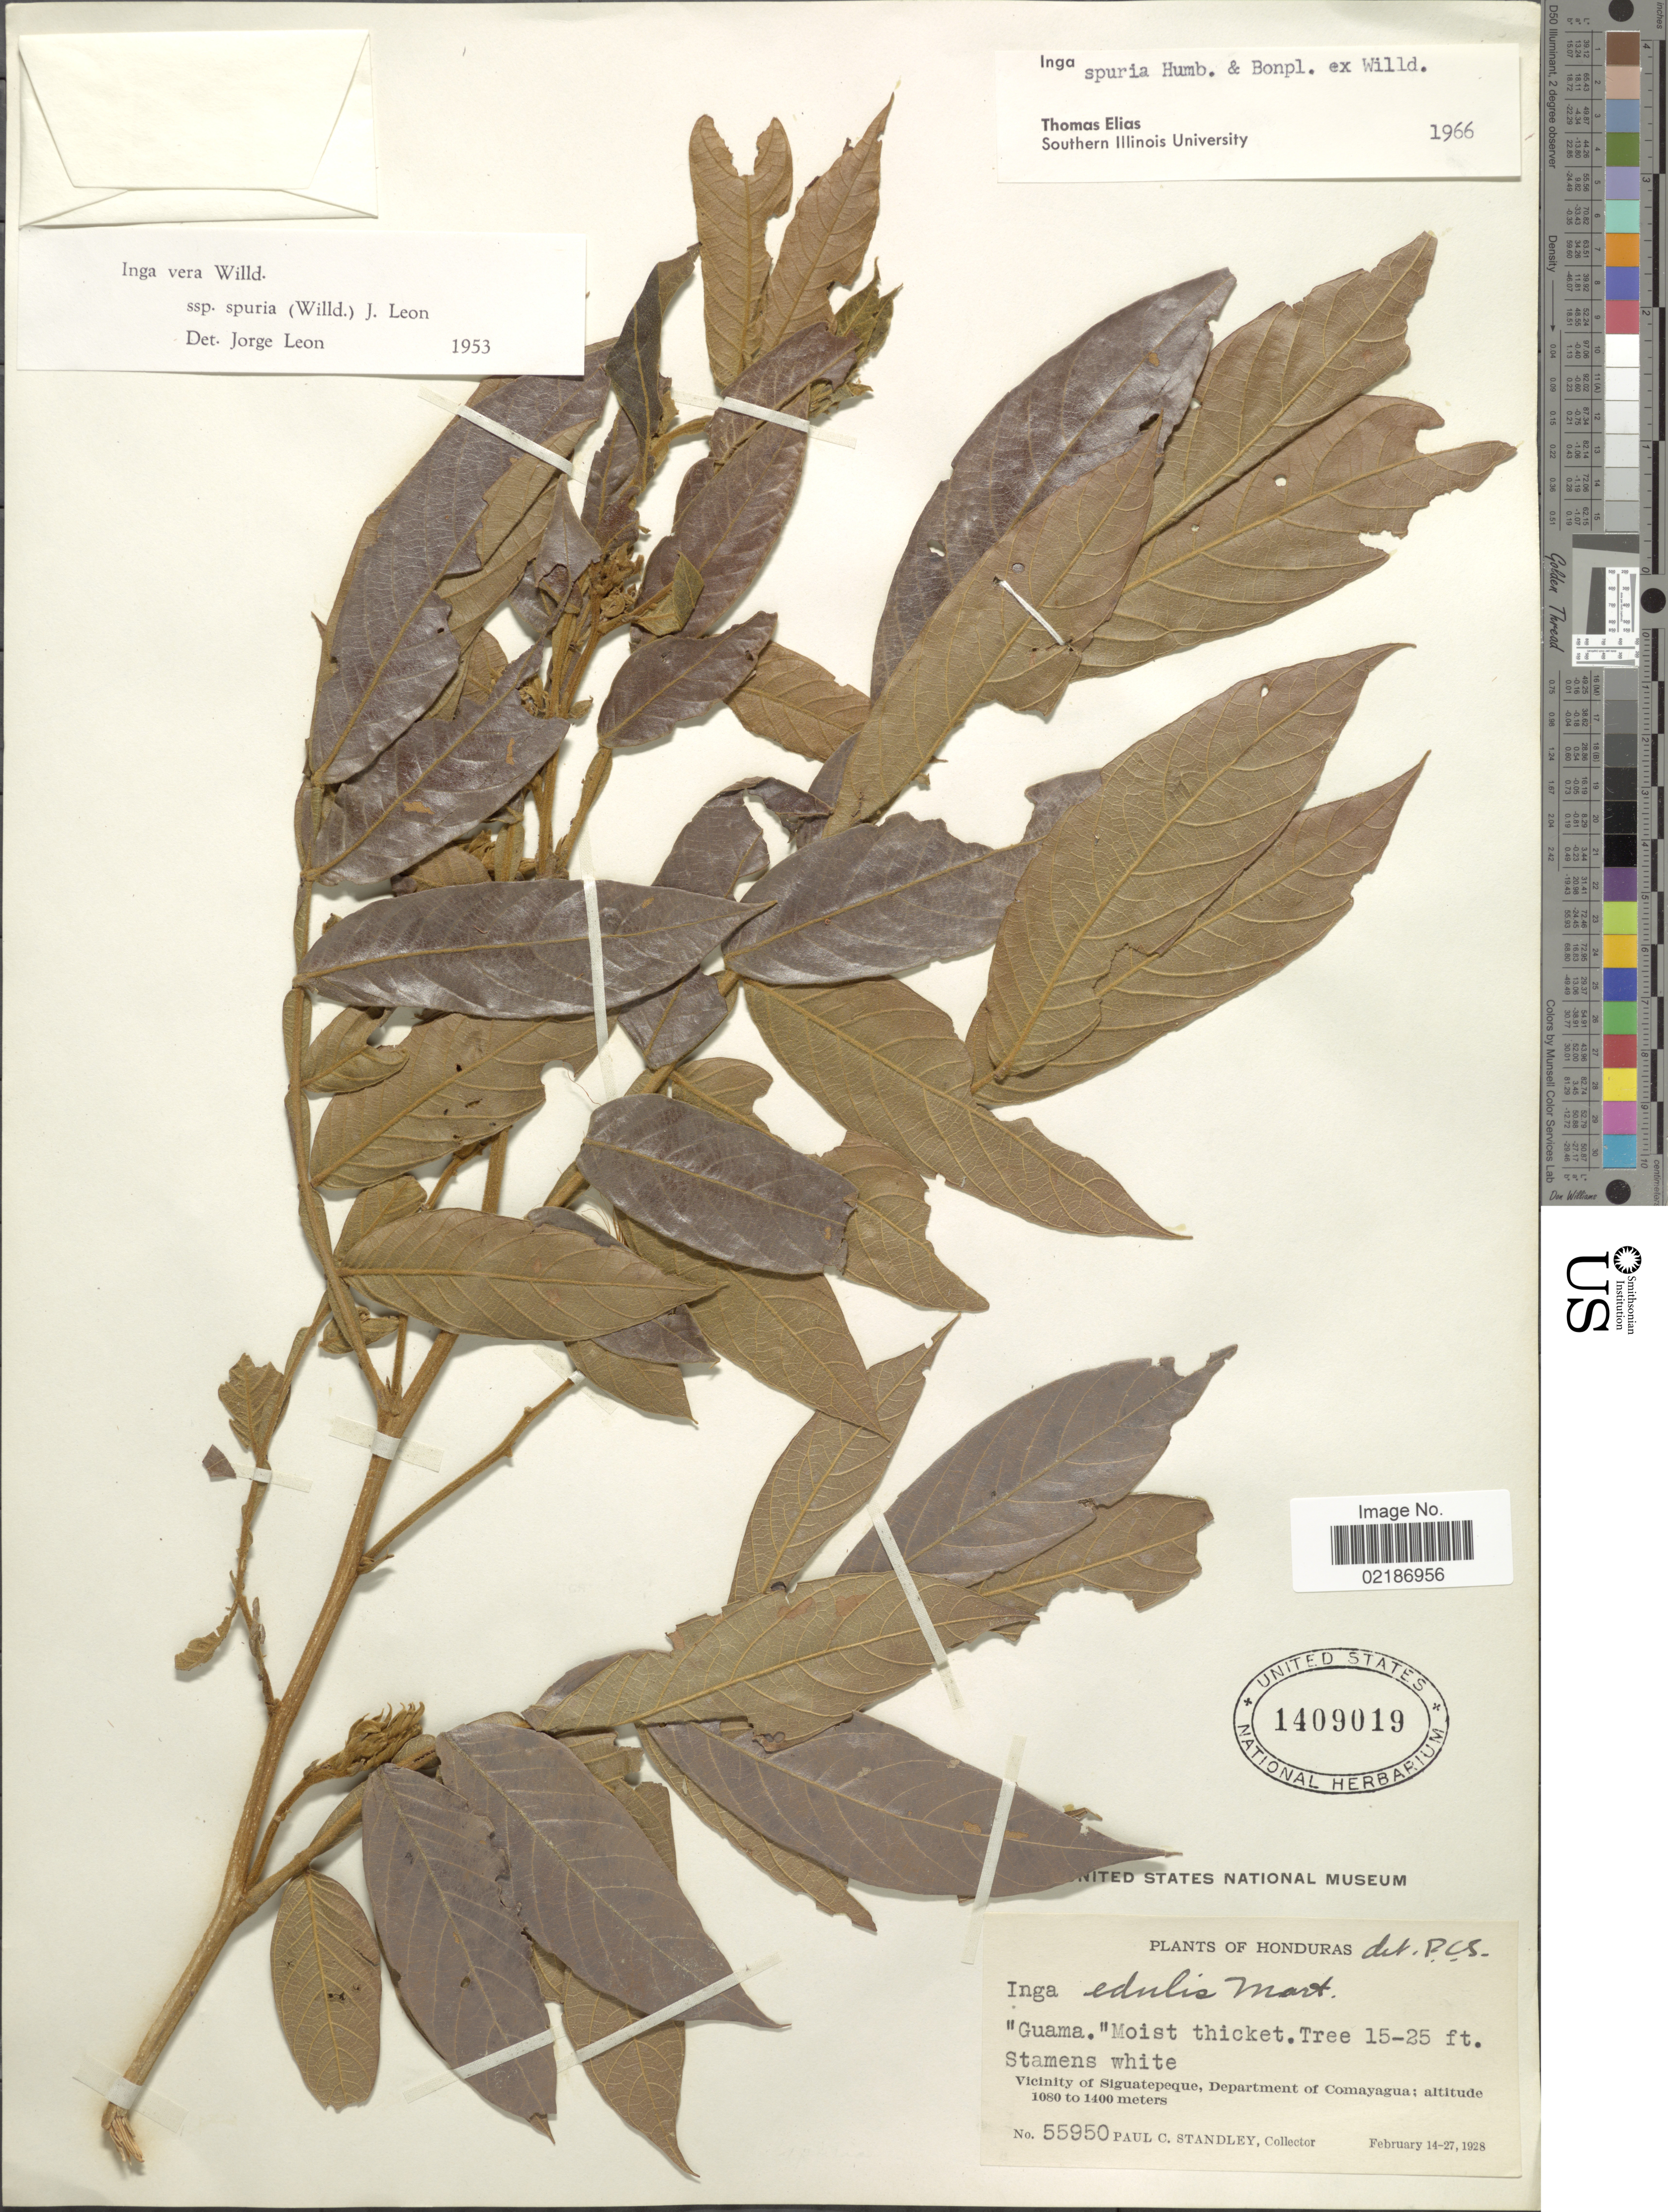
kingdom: Plantae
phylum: Tracheophyta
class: Magnoliopsida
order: Fabales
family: Fabaceae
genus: Inga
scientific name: Inga vera subsp. vera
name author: Willd.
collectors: P. C. Standley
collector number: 55950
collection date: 1928-02-14/1928-02-27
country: Honduras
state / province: Comayagua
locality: Vicinity of Siguatepeque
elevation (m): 1080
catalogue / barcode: US 1409019